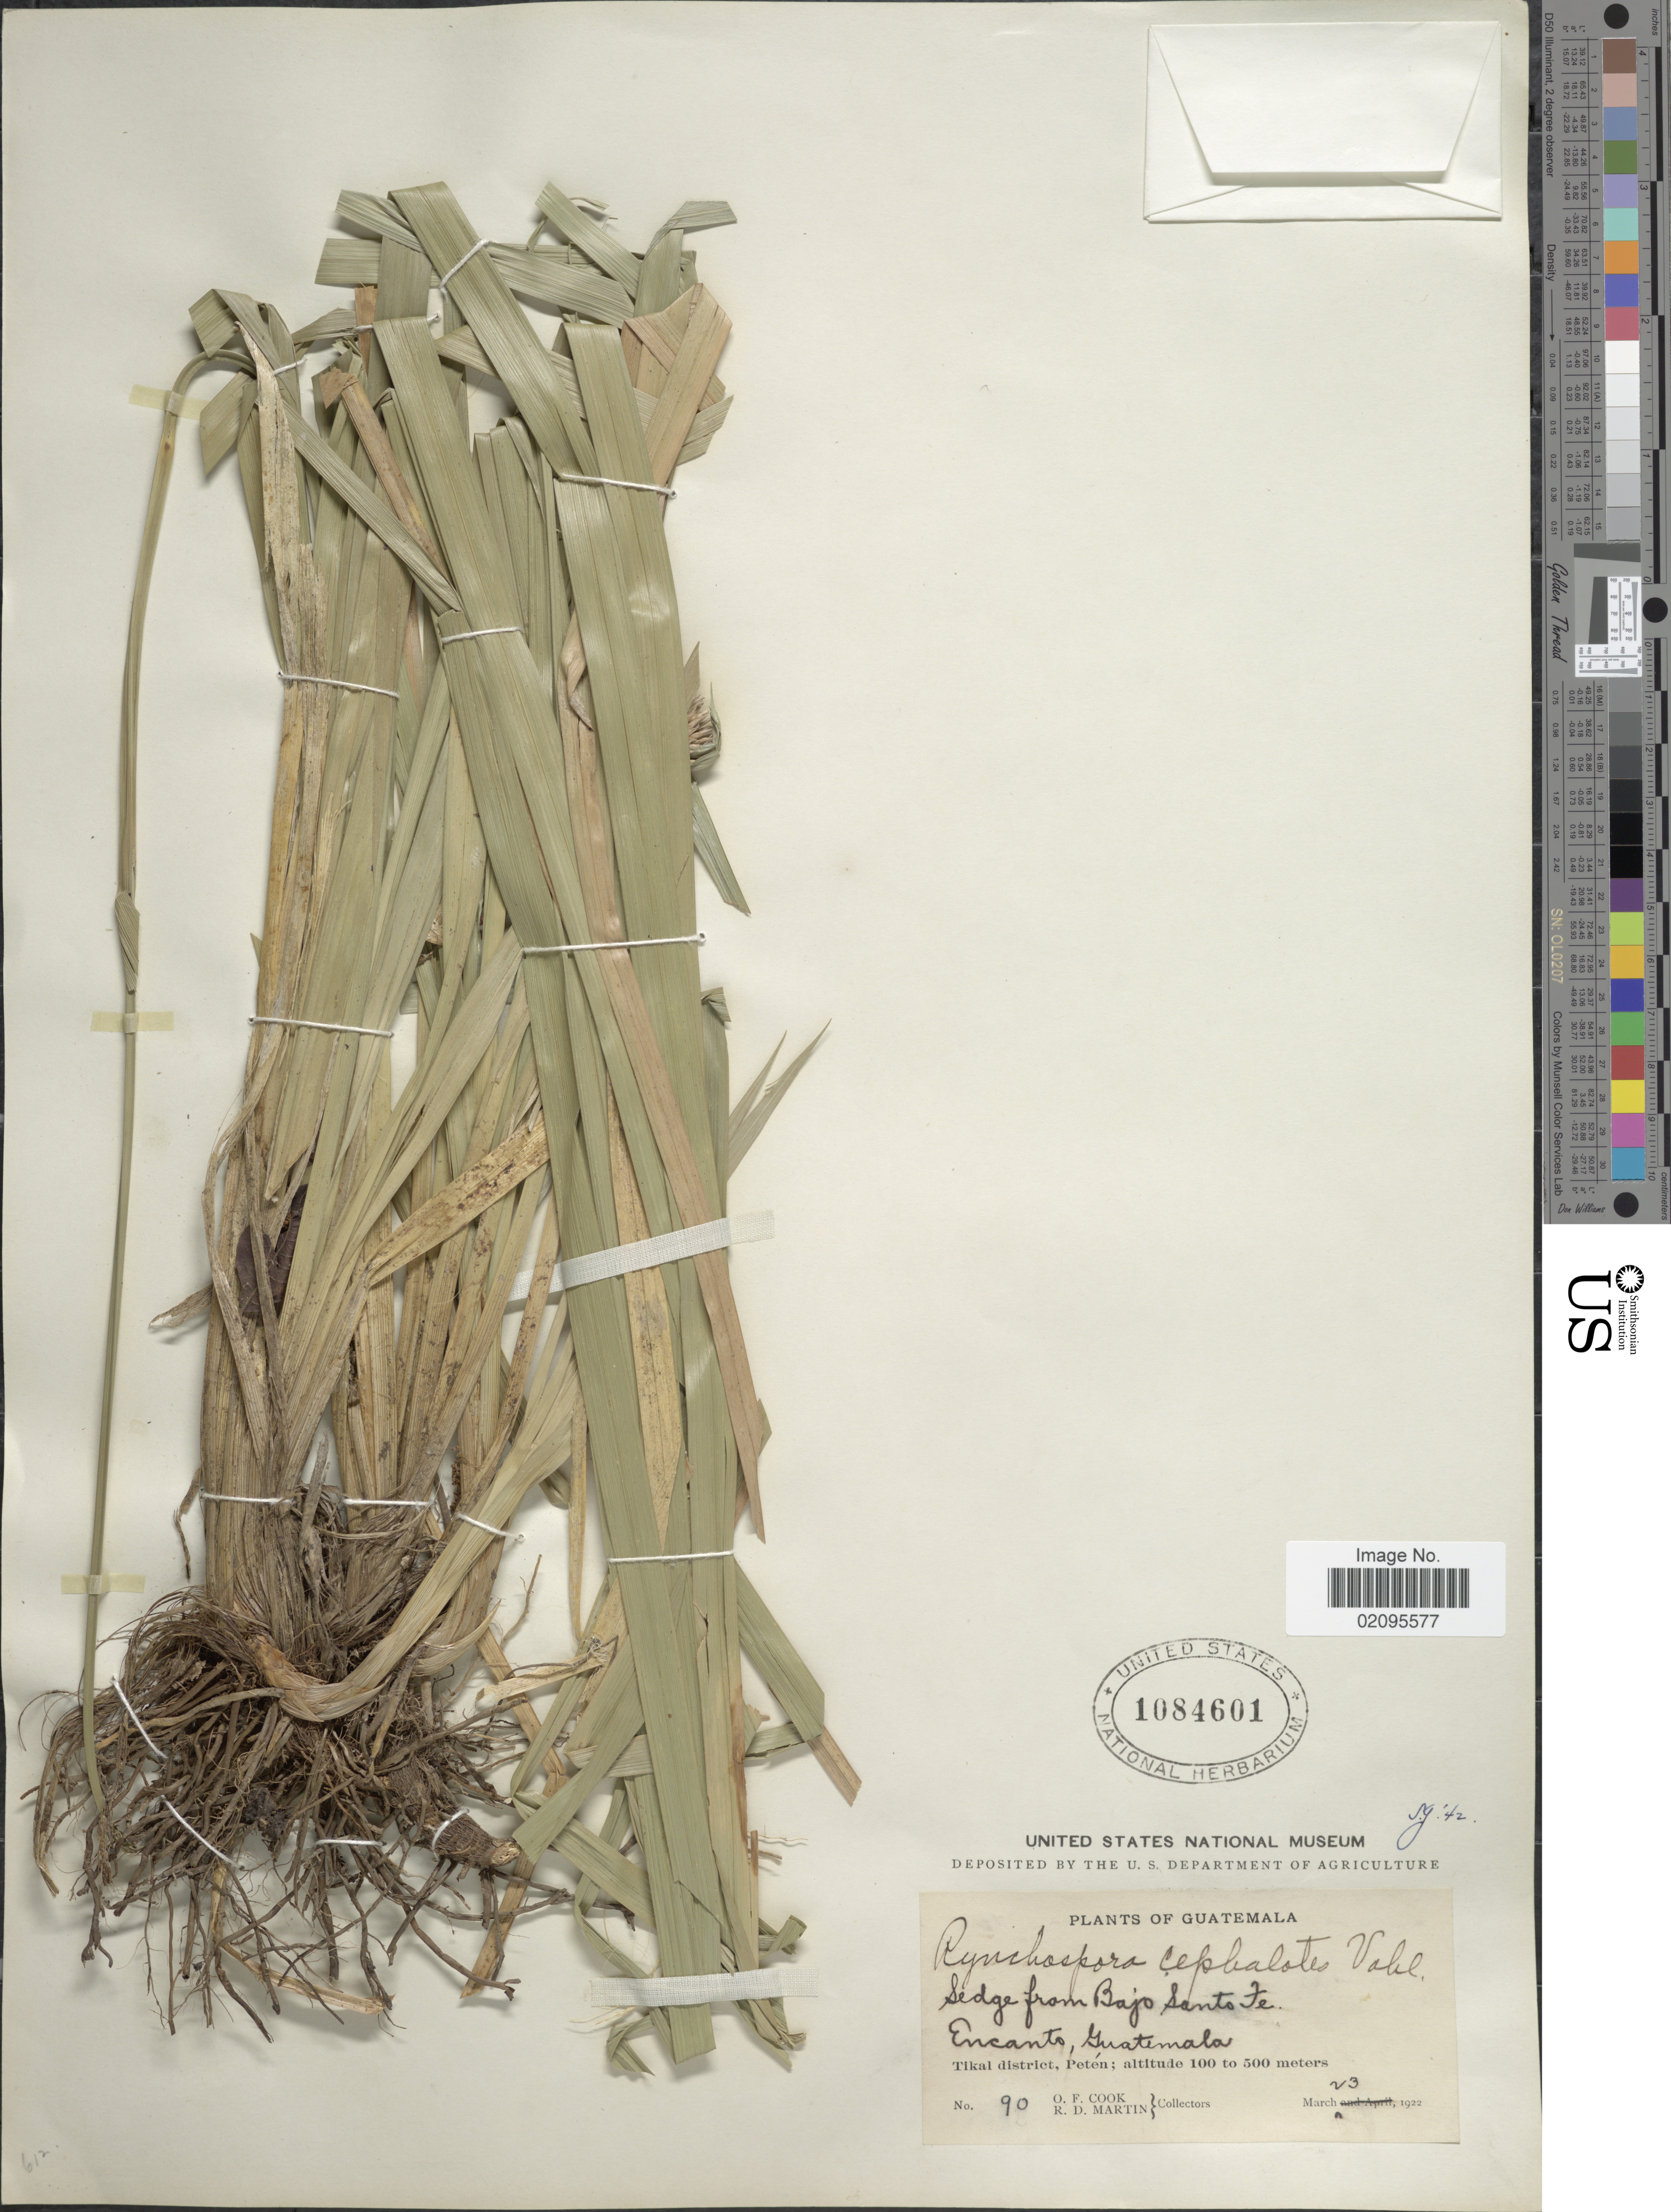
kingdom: Plantae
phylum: Tracheophyta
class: Liliopsida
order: Poales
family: Cyperaceae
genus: Rhynchospora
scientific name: Rhynchospora cephalotes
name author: (L.) Vahl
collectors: O. F. Cook & R. D. Martin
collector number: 90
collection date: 1922-03-23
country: Guatemala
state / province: El Petén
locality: Sedge from Bajo Santa Fe, Encanto, Guatemala, Tikal district, Peten.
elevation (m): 100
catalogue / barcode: US 1084601